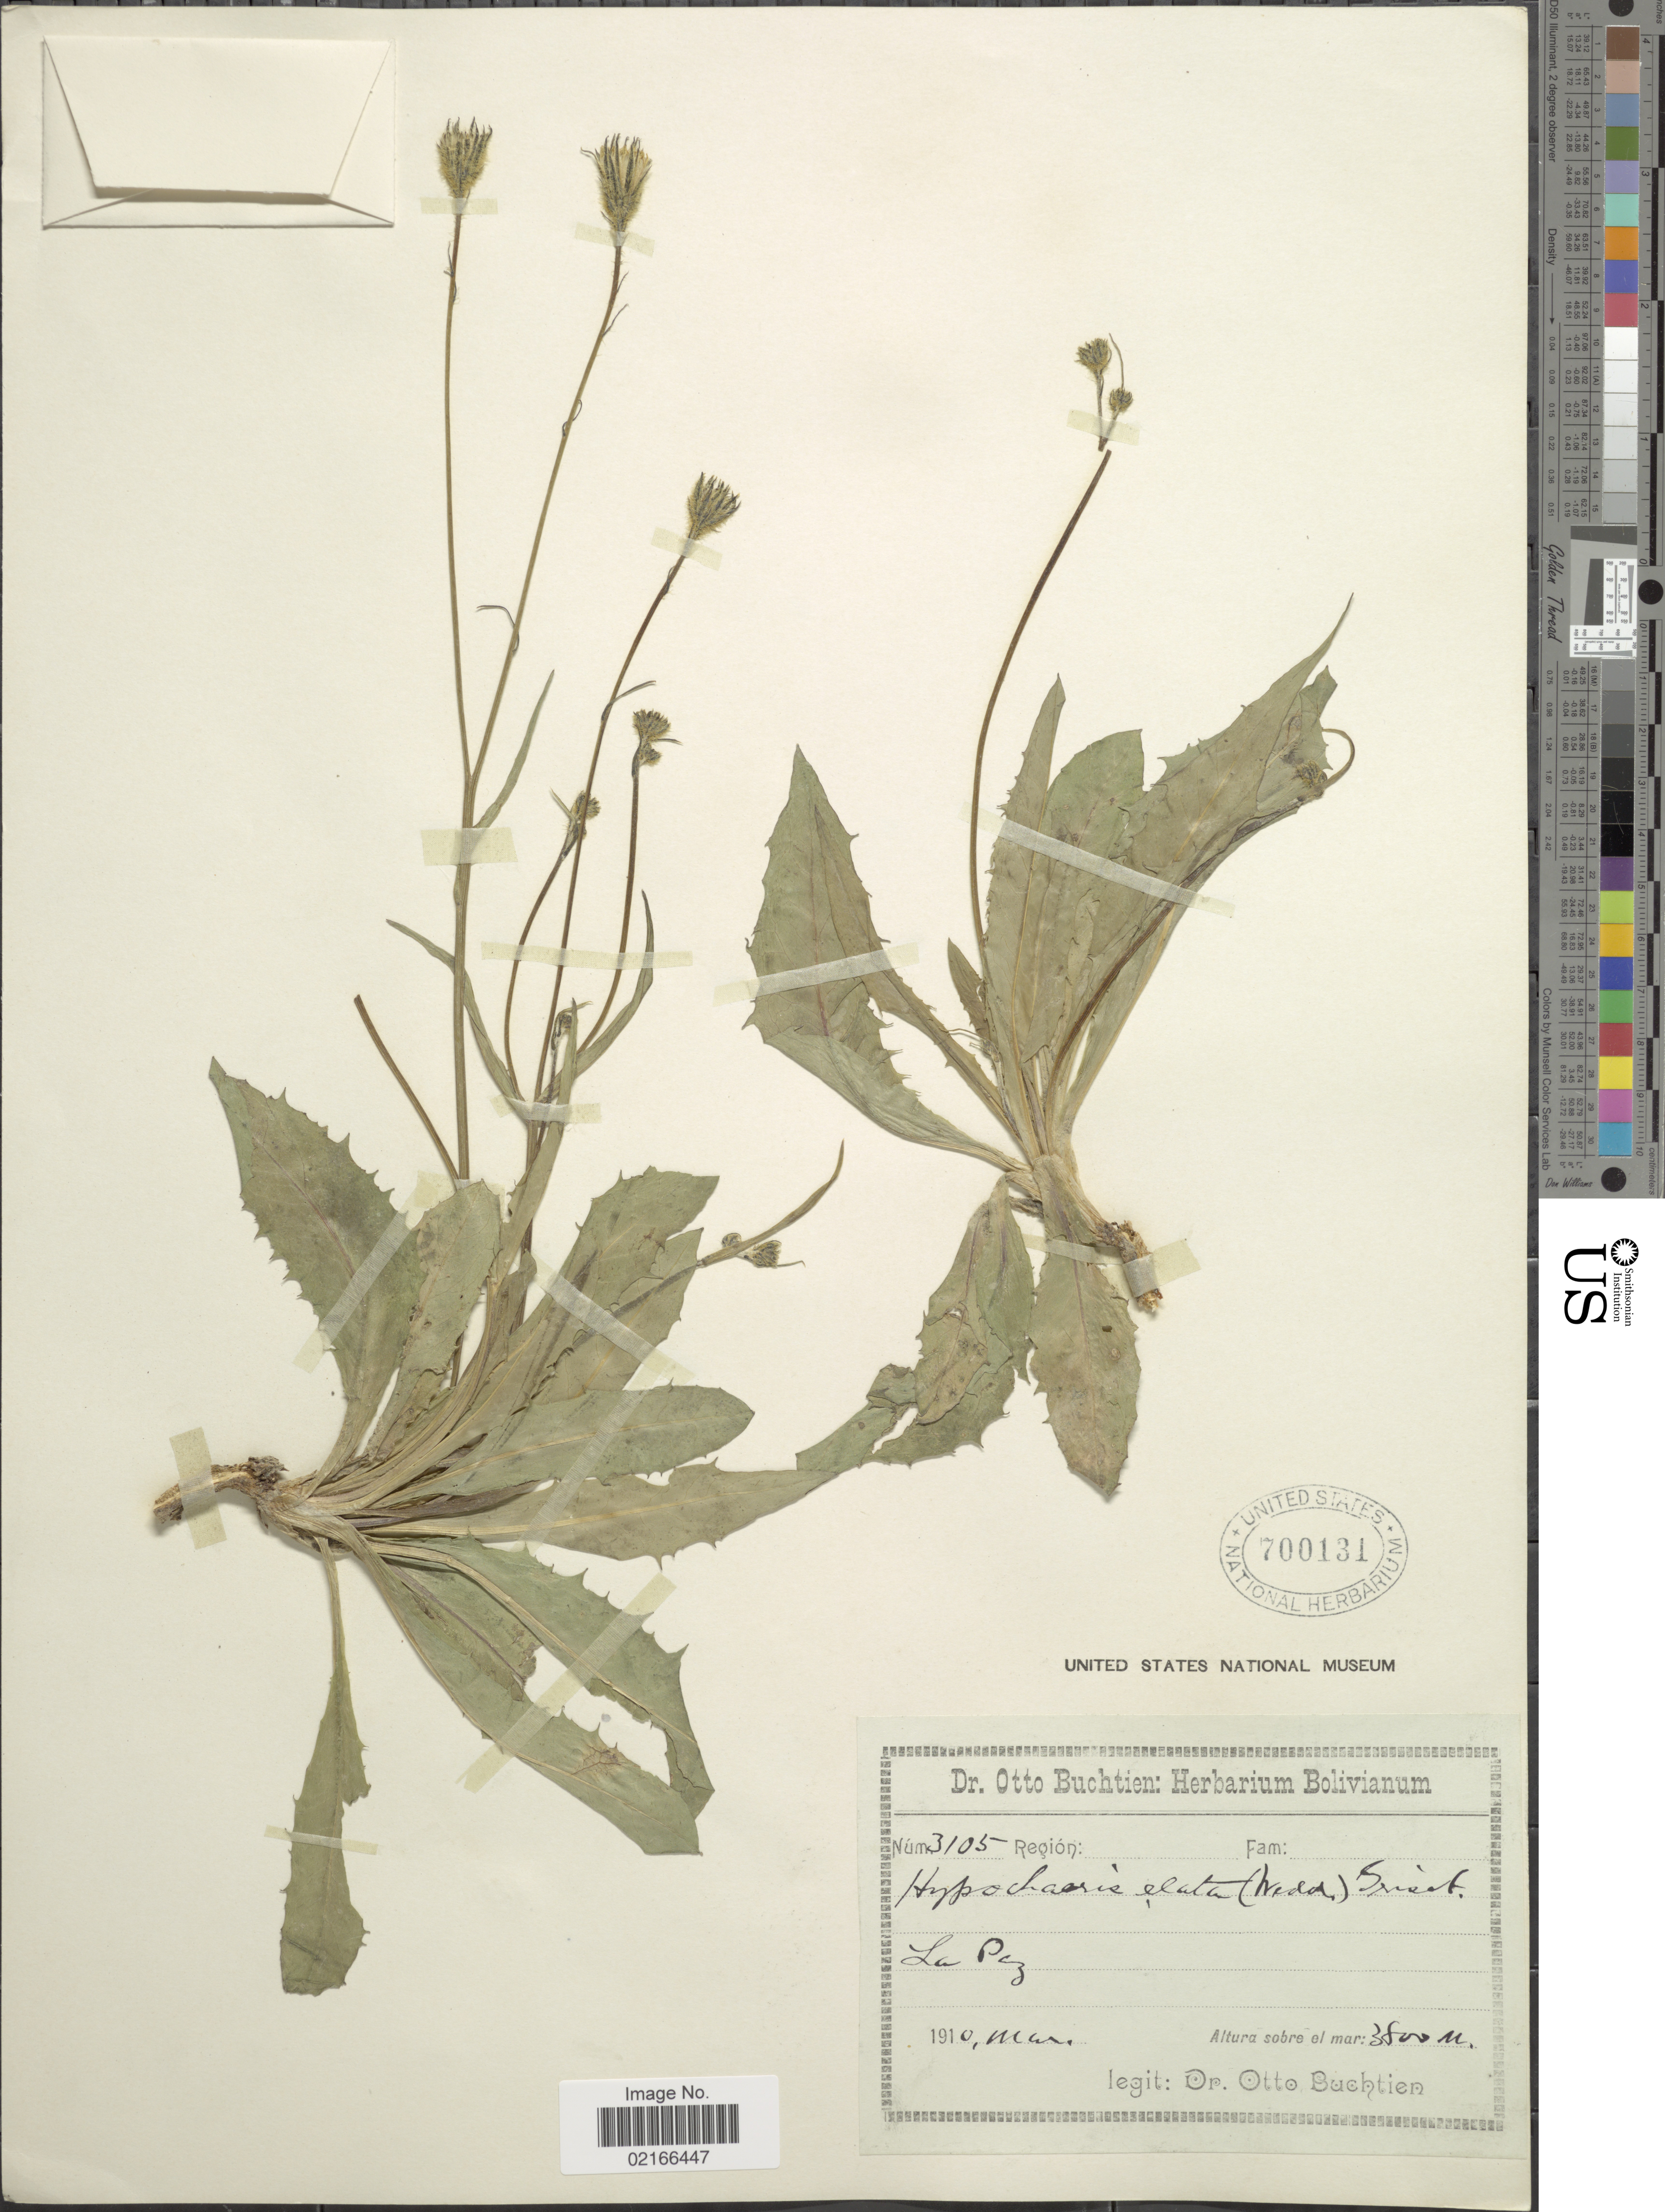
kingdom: Plantae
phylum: Tracheophyta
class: Magnoliopsida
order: Asterales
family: Asteraceae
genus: Hypochaeris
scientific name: Hypochaeris elata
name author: (Wedd.) Griseb.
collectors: O. Buchtien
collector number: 3105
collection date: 1910-03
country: Bolivia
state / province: La Paz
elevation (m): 3800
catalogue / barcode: US 700131